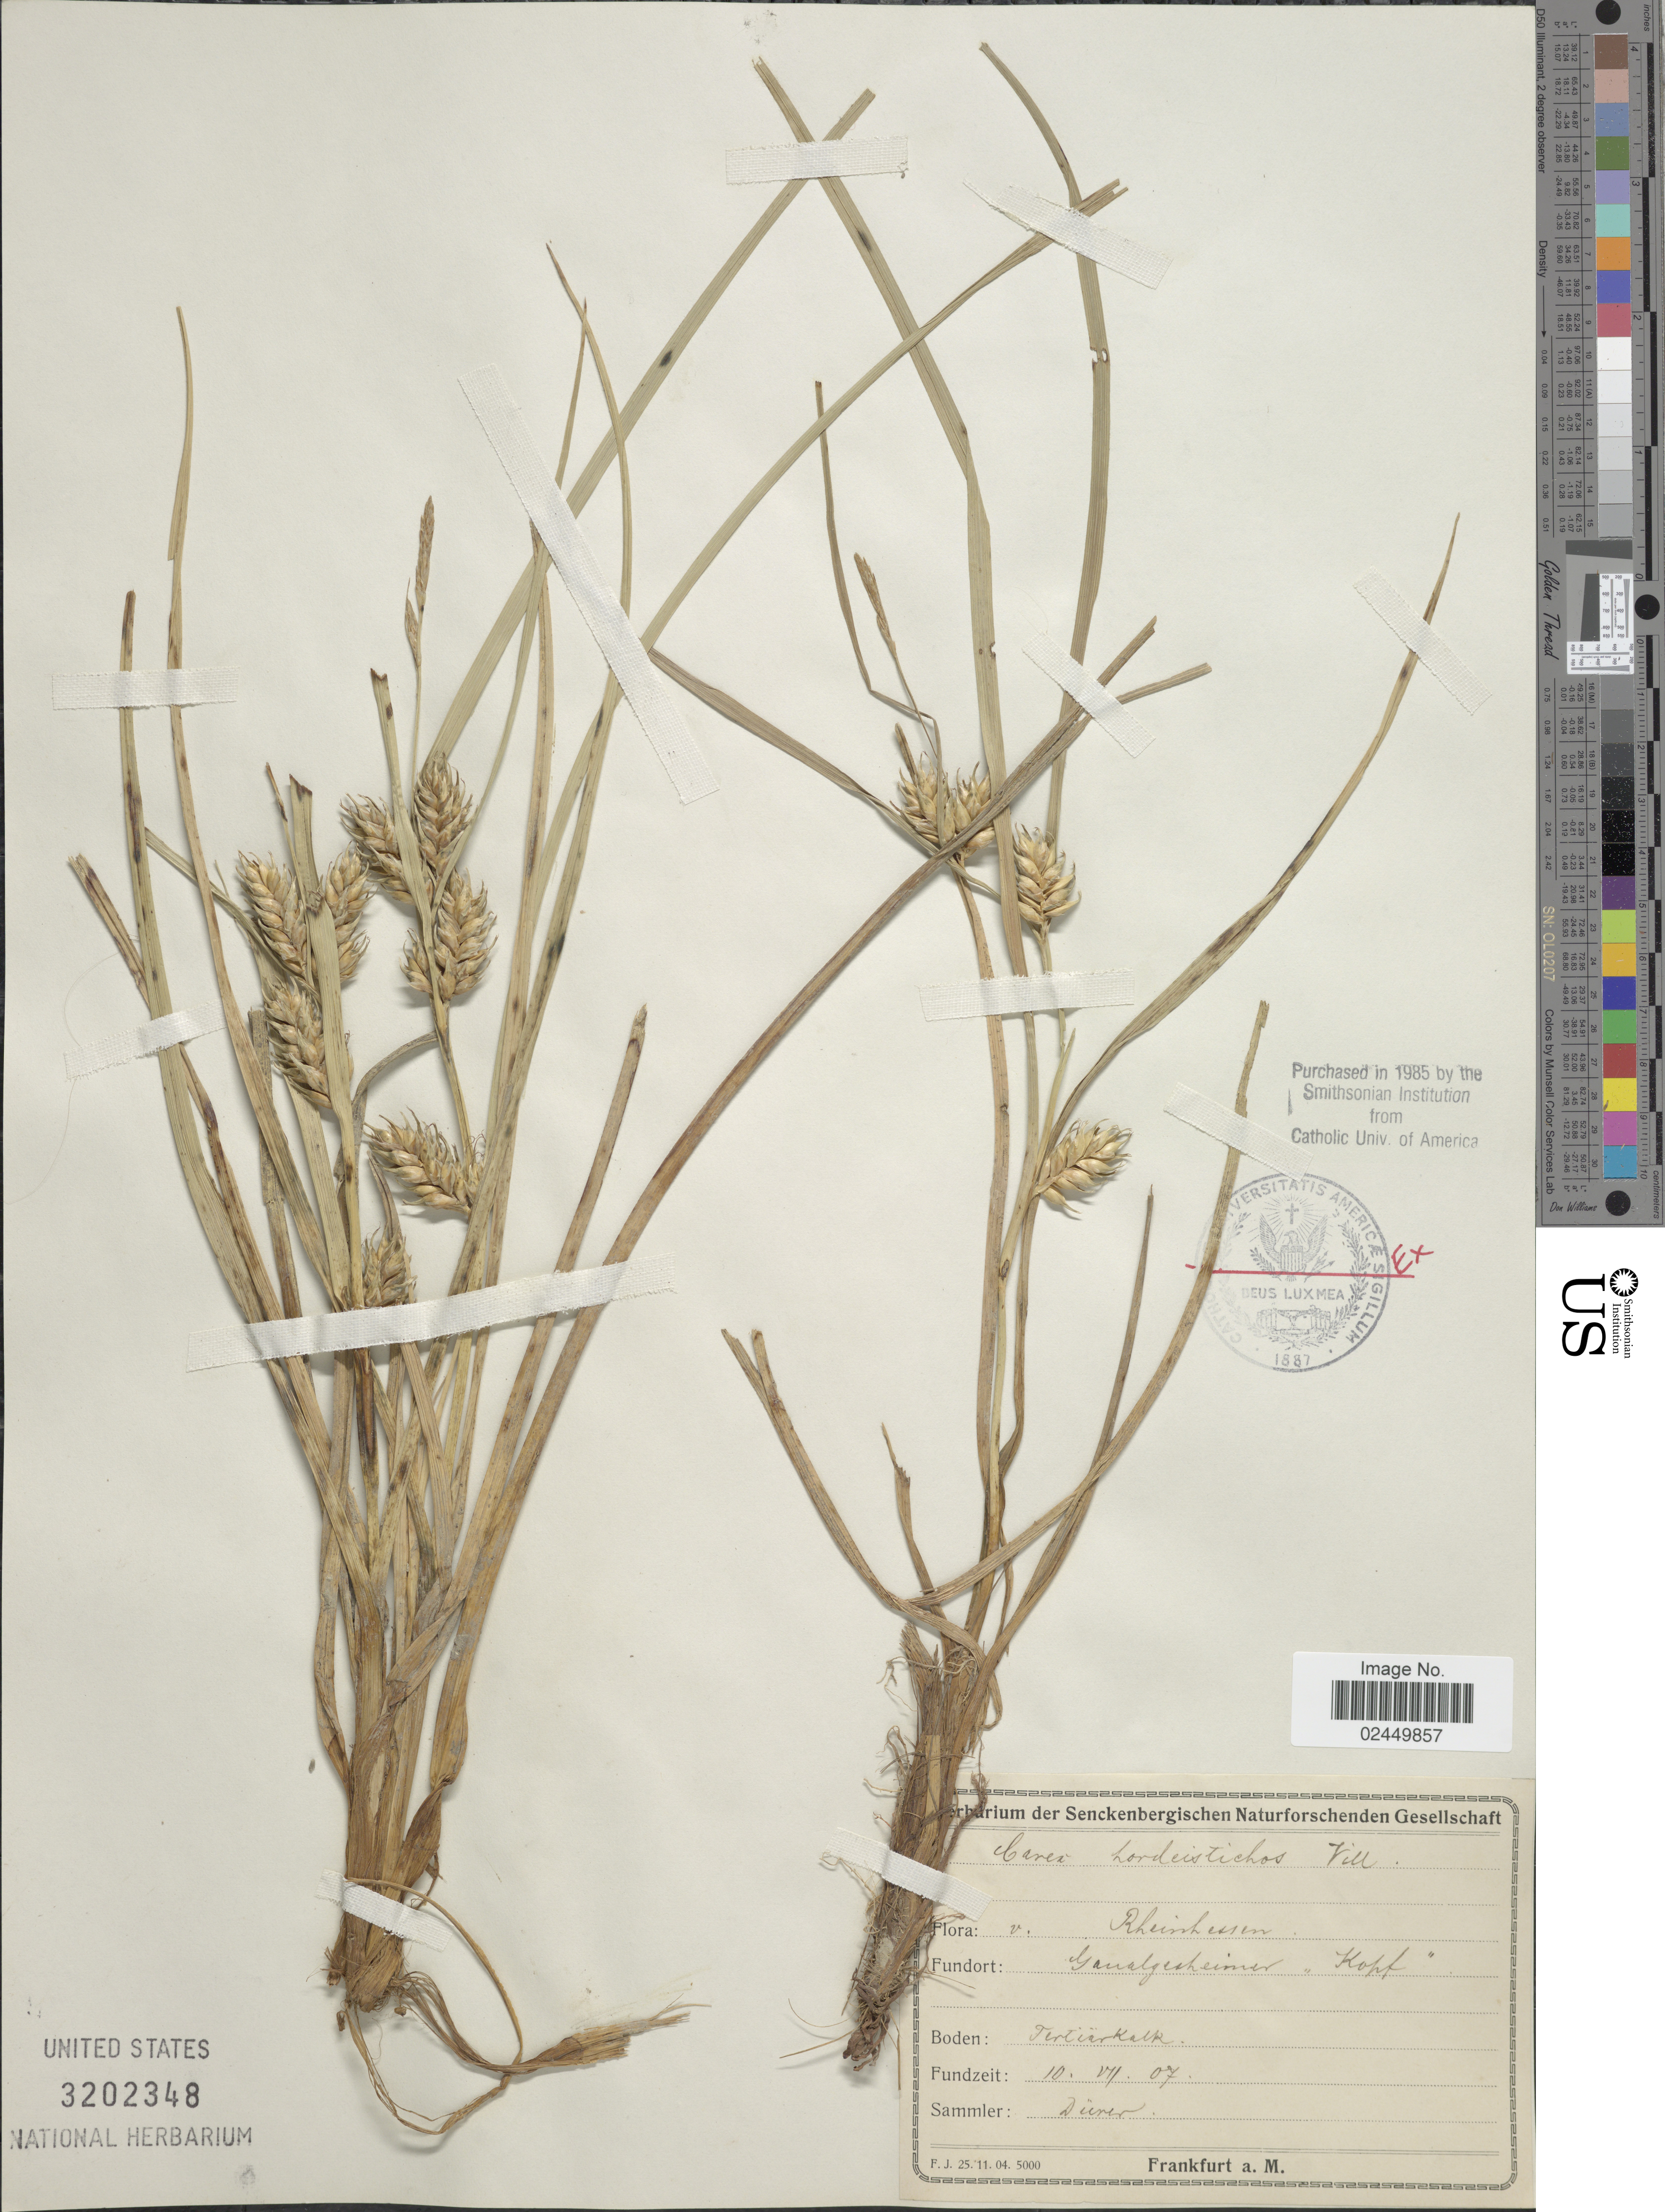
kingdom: Plantae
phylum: Tracheophyta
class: Liliopsida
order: Poales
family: Cyperaceae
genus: Carex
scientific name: Carex hordeistichos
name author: Vill.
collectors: Dürer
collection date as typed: Transcribed d/m/y: 10/7/7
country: Germany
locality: Rheinhessen. Ganslgerheimer kopf [interpreted]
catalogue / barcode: US 3202348